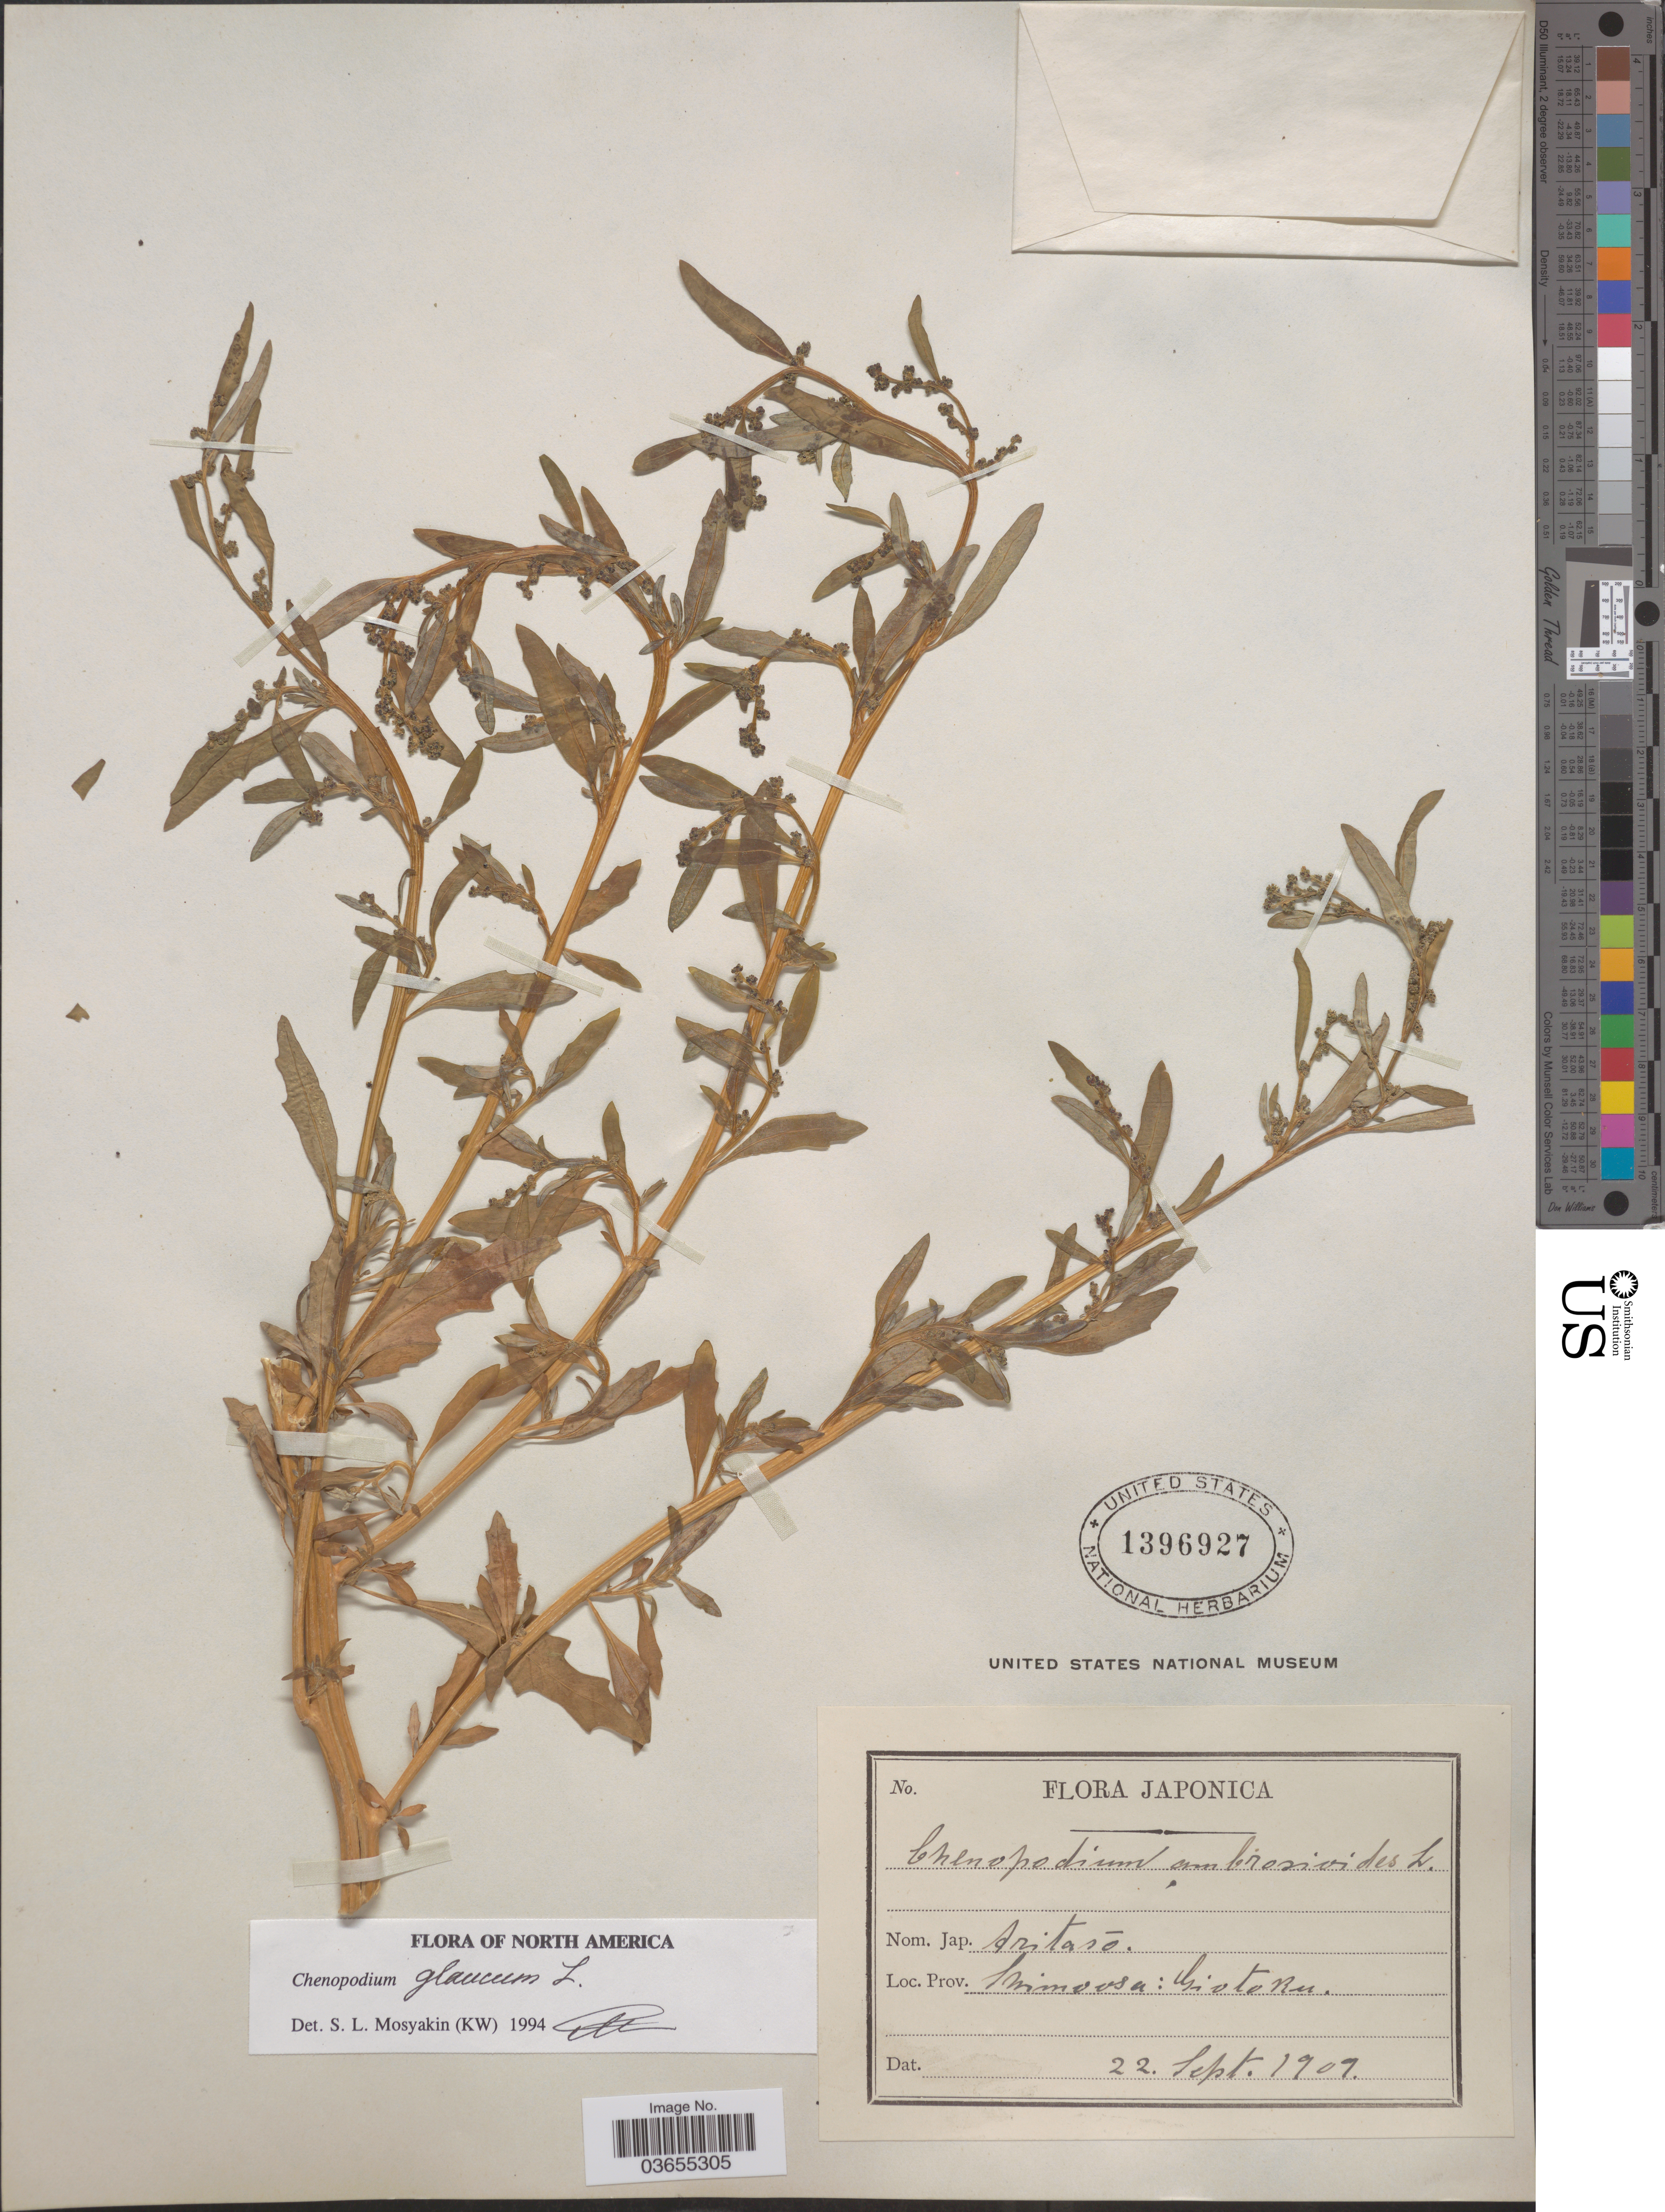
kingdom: Plantae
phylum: Tracheophyta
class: Magnoliopsida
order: Caryophyllales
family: Amaranthaceae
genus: Chenopodium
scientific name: Chenopodium glaucum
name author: L.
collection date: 1907-09-22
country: Japan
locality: Prov. Shimoosa: Giotoku.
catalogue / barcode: US 1396927